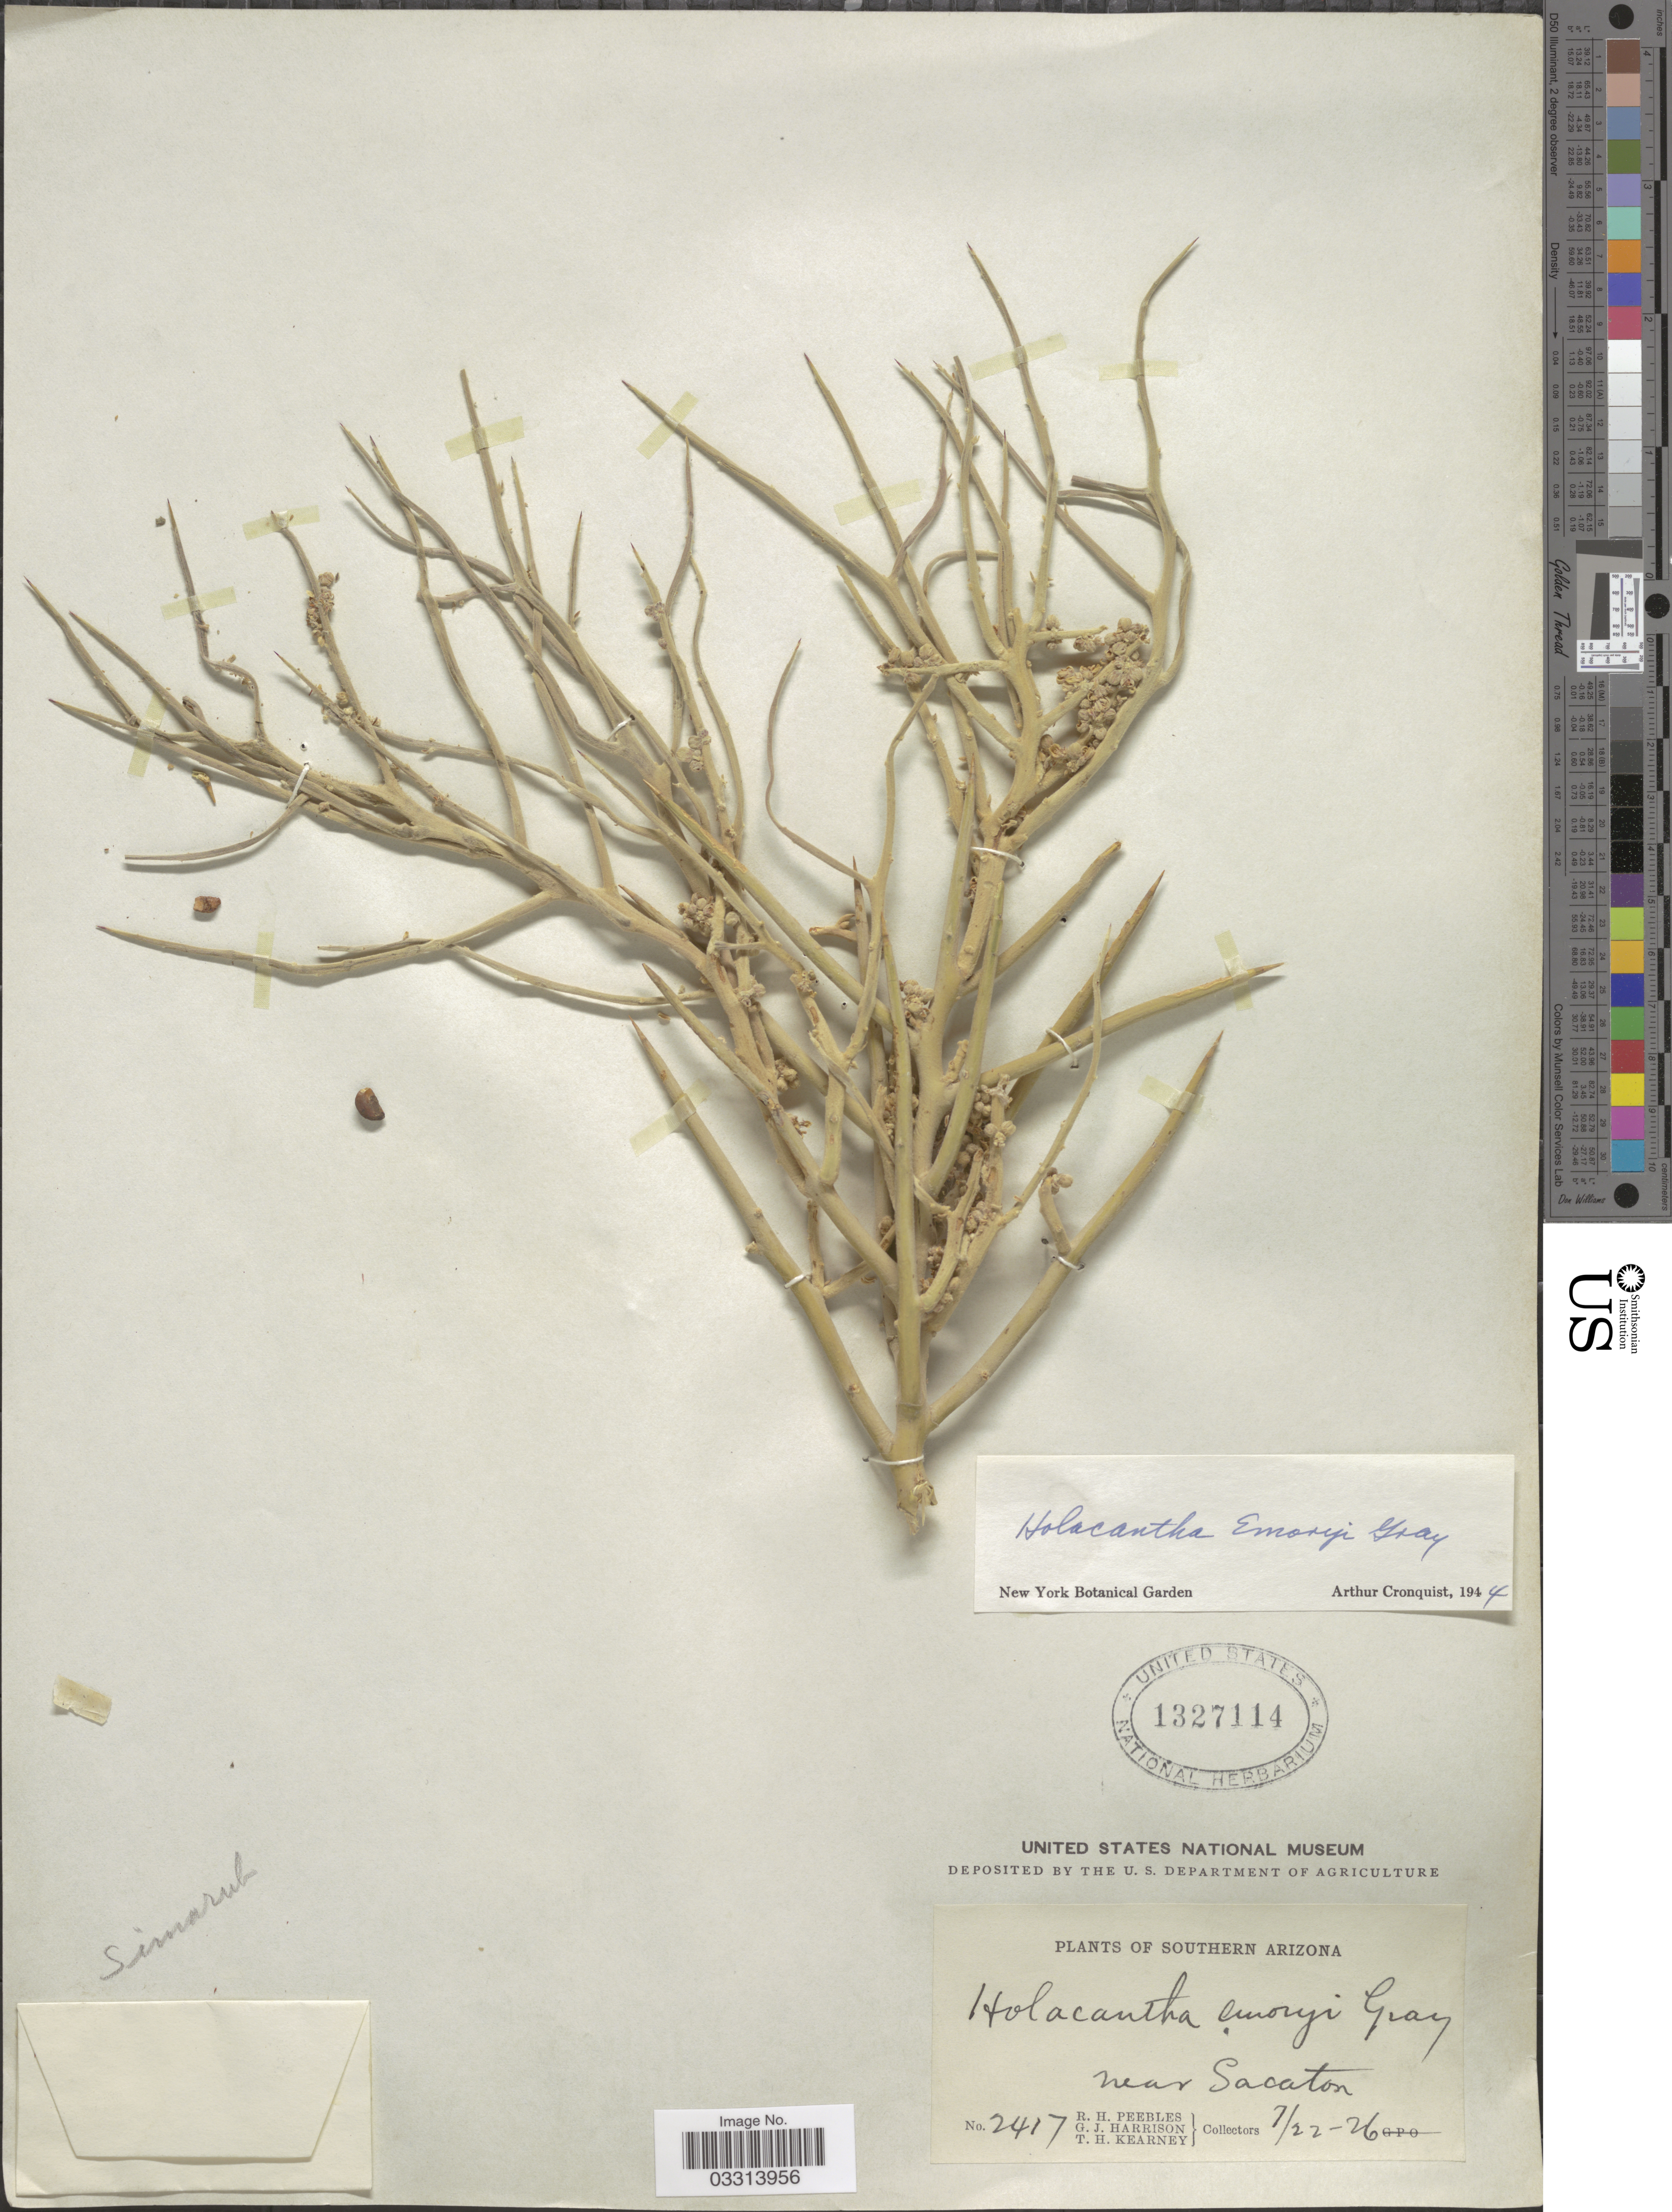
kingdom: Plantae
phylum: Tracheophyta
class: Magnoliopsida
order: Sapindales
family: Simaroubaceae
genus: Castela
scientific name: Castela emoryi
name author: (A. Gray) Moran & Felger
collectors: R. H. Peebles, G. J. Harrison & T. H. Kearney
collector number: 2417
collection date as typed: Transcribed d/m/y: 22/7/26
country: United States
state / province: Arizona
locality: Southern Arizona. Near Sacaton.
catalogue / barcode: US 1327114